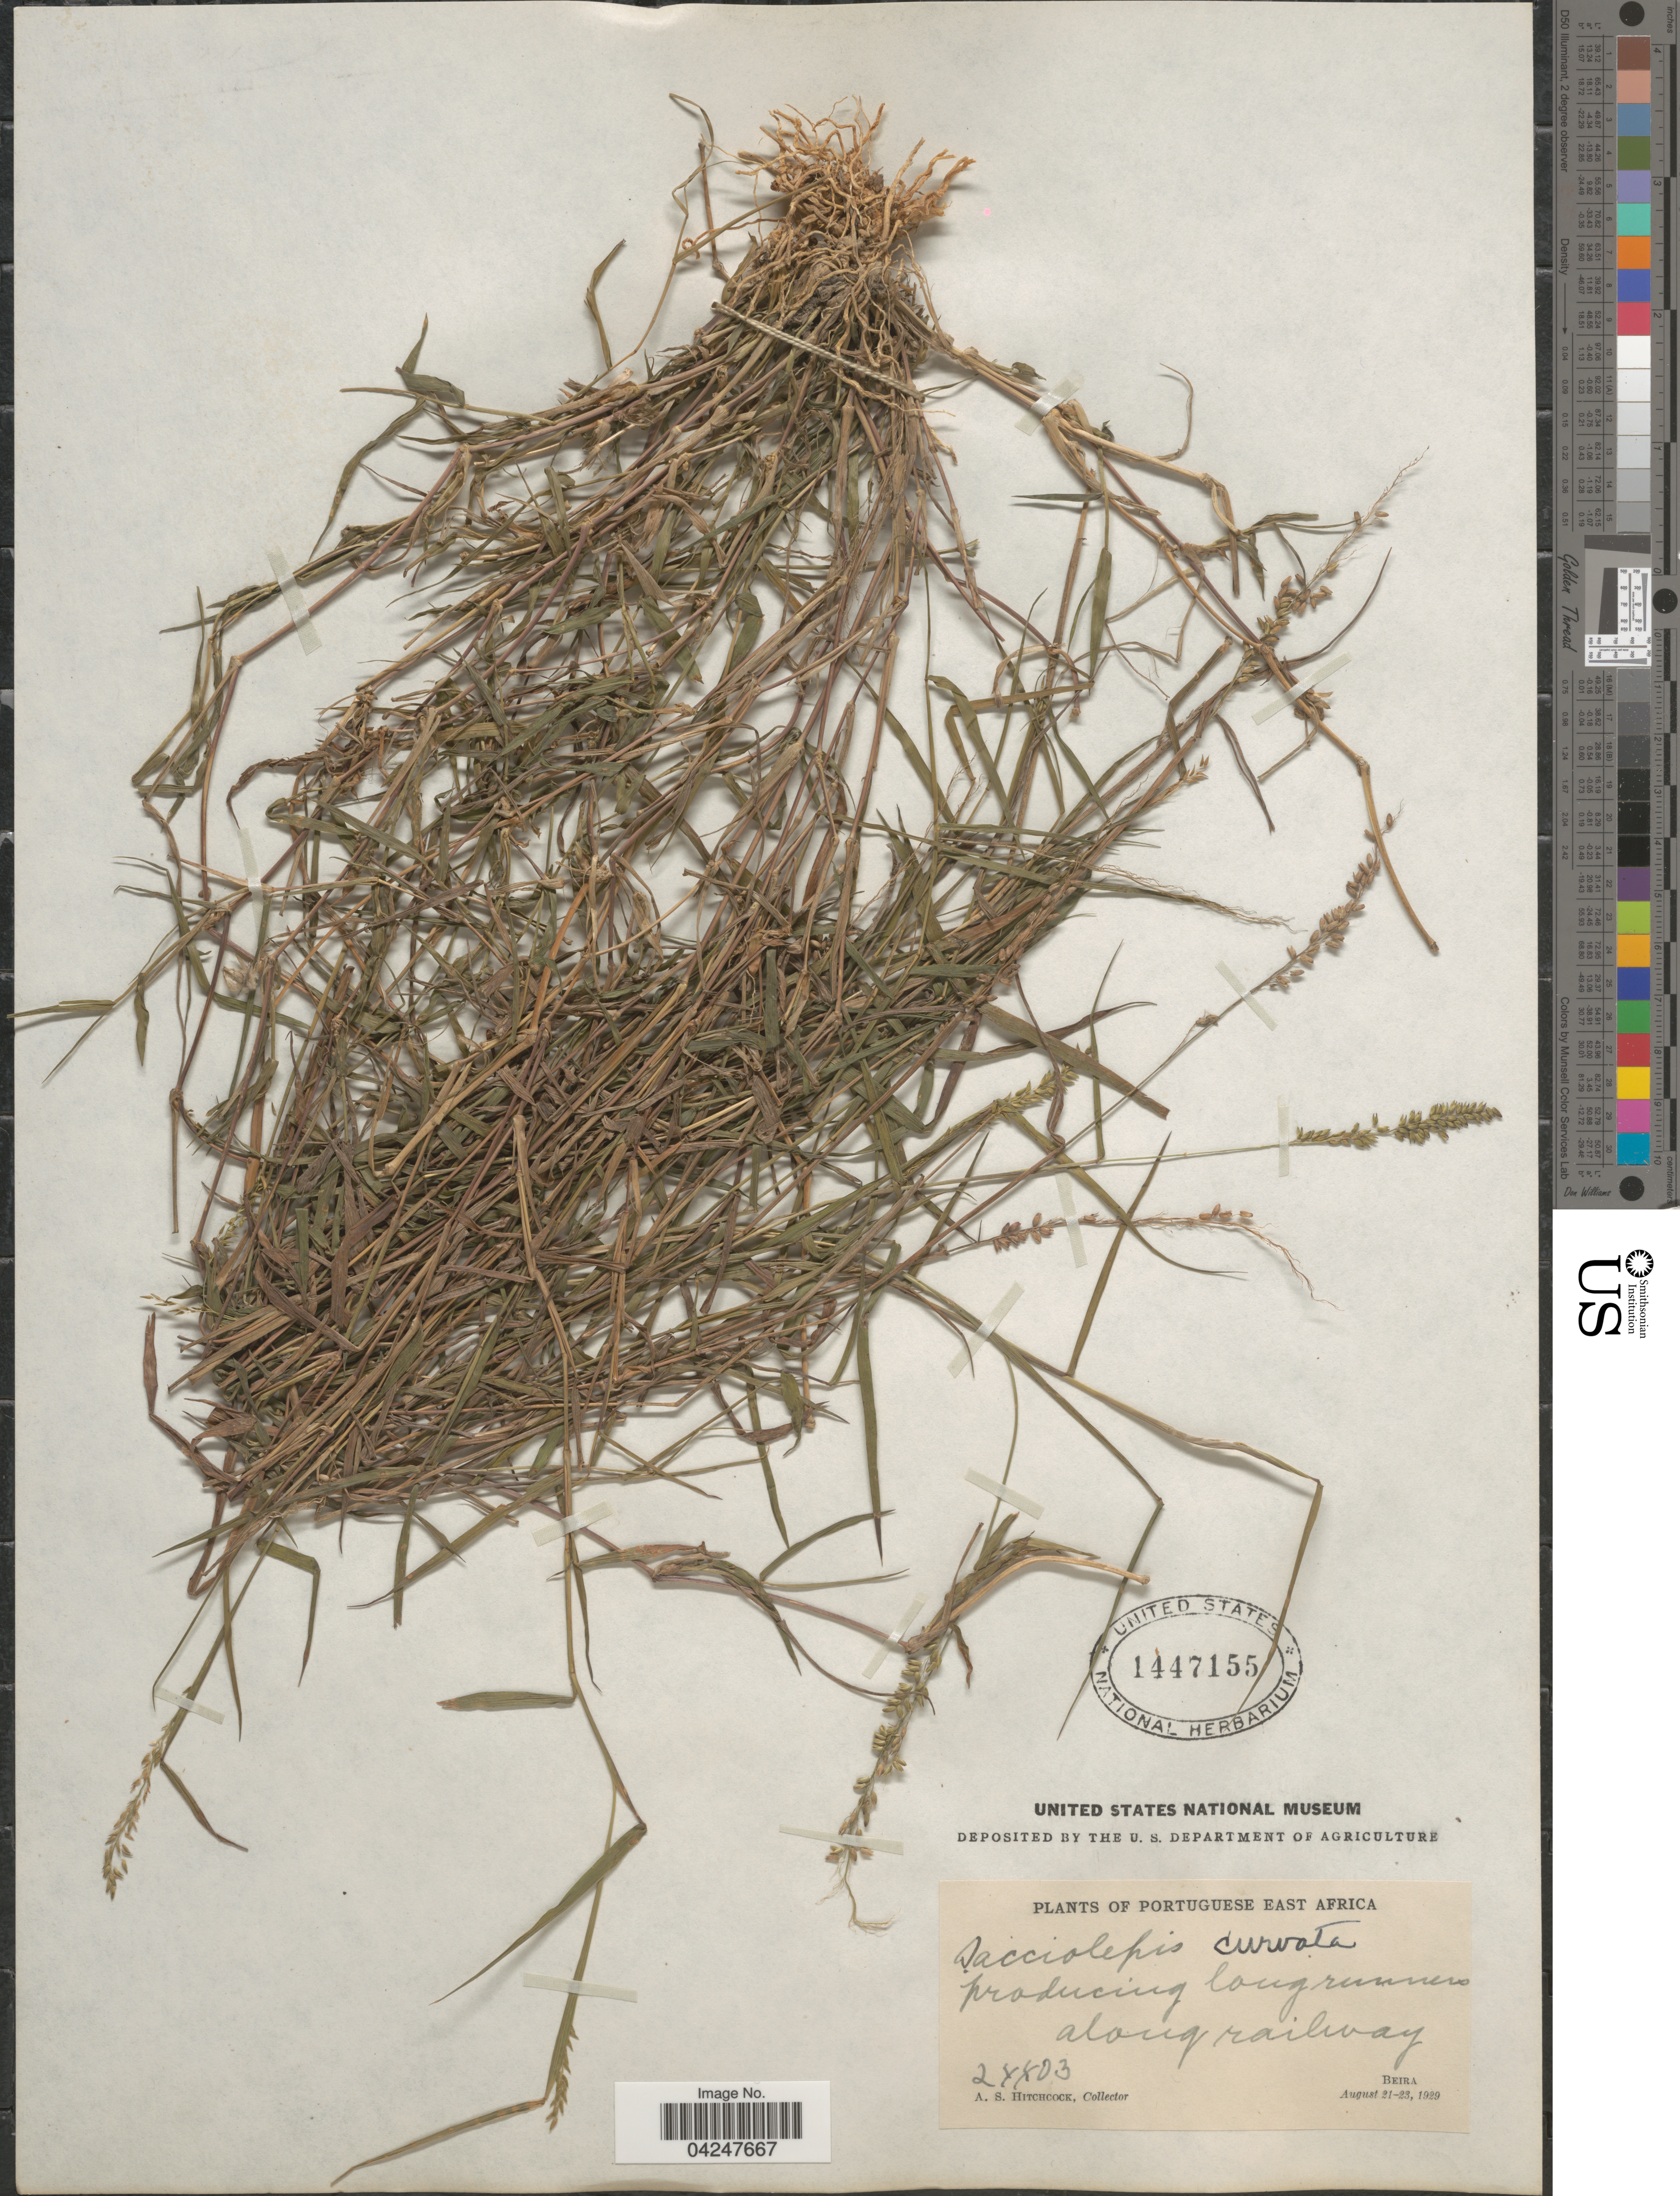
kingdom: Plantae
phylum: Tracheophyta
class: Liliopsida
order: Poales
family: Poaceae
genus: Sacciolepis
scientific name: Sacciolepis curvata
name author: (L.) Chase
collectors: A. S. Hitchcock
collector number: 24403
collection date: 1929-08-21/1929-08-23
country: Mozambique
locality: Portuguese East Africa. Along railway. Beira.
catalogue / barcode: US 1447155